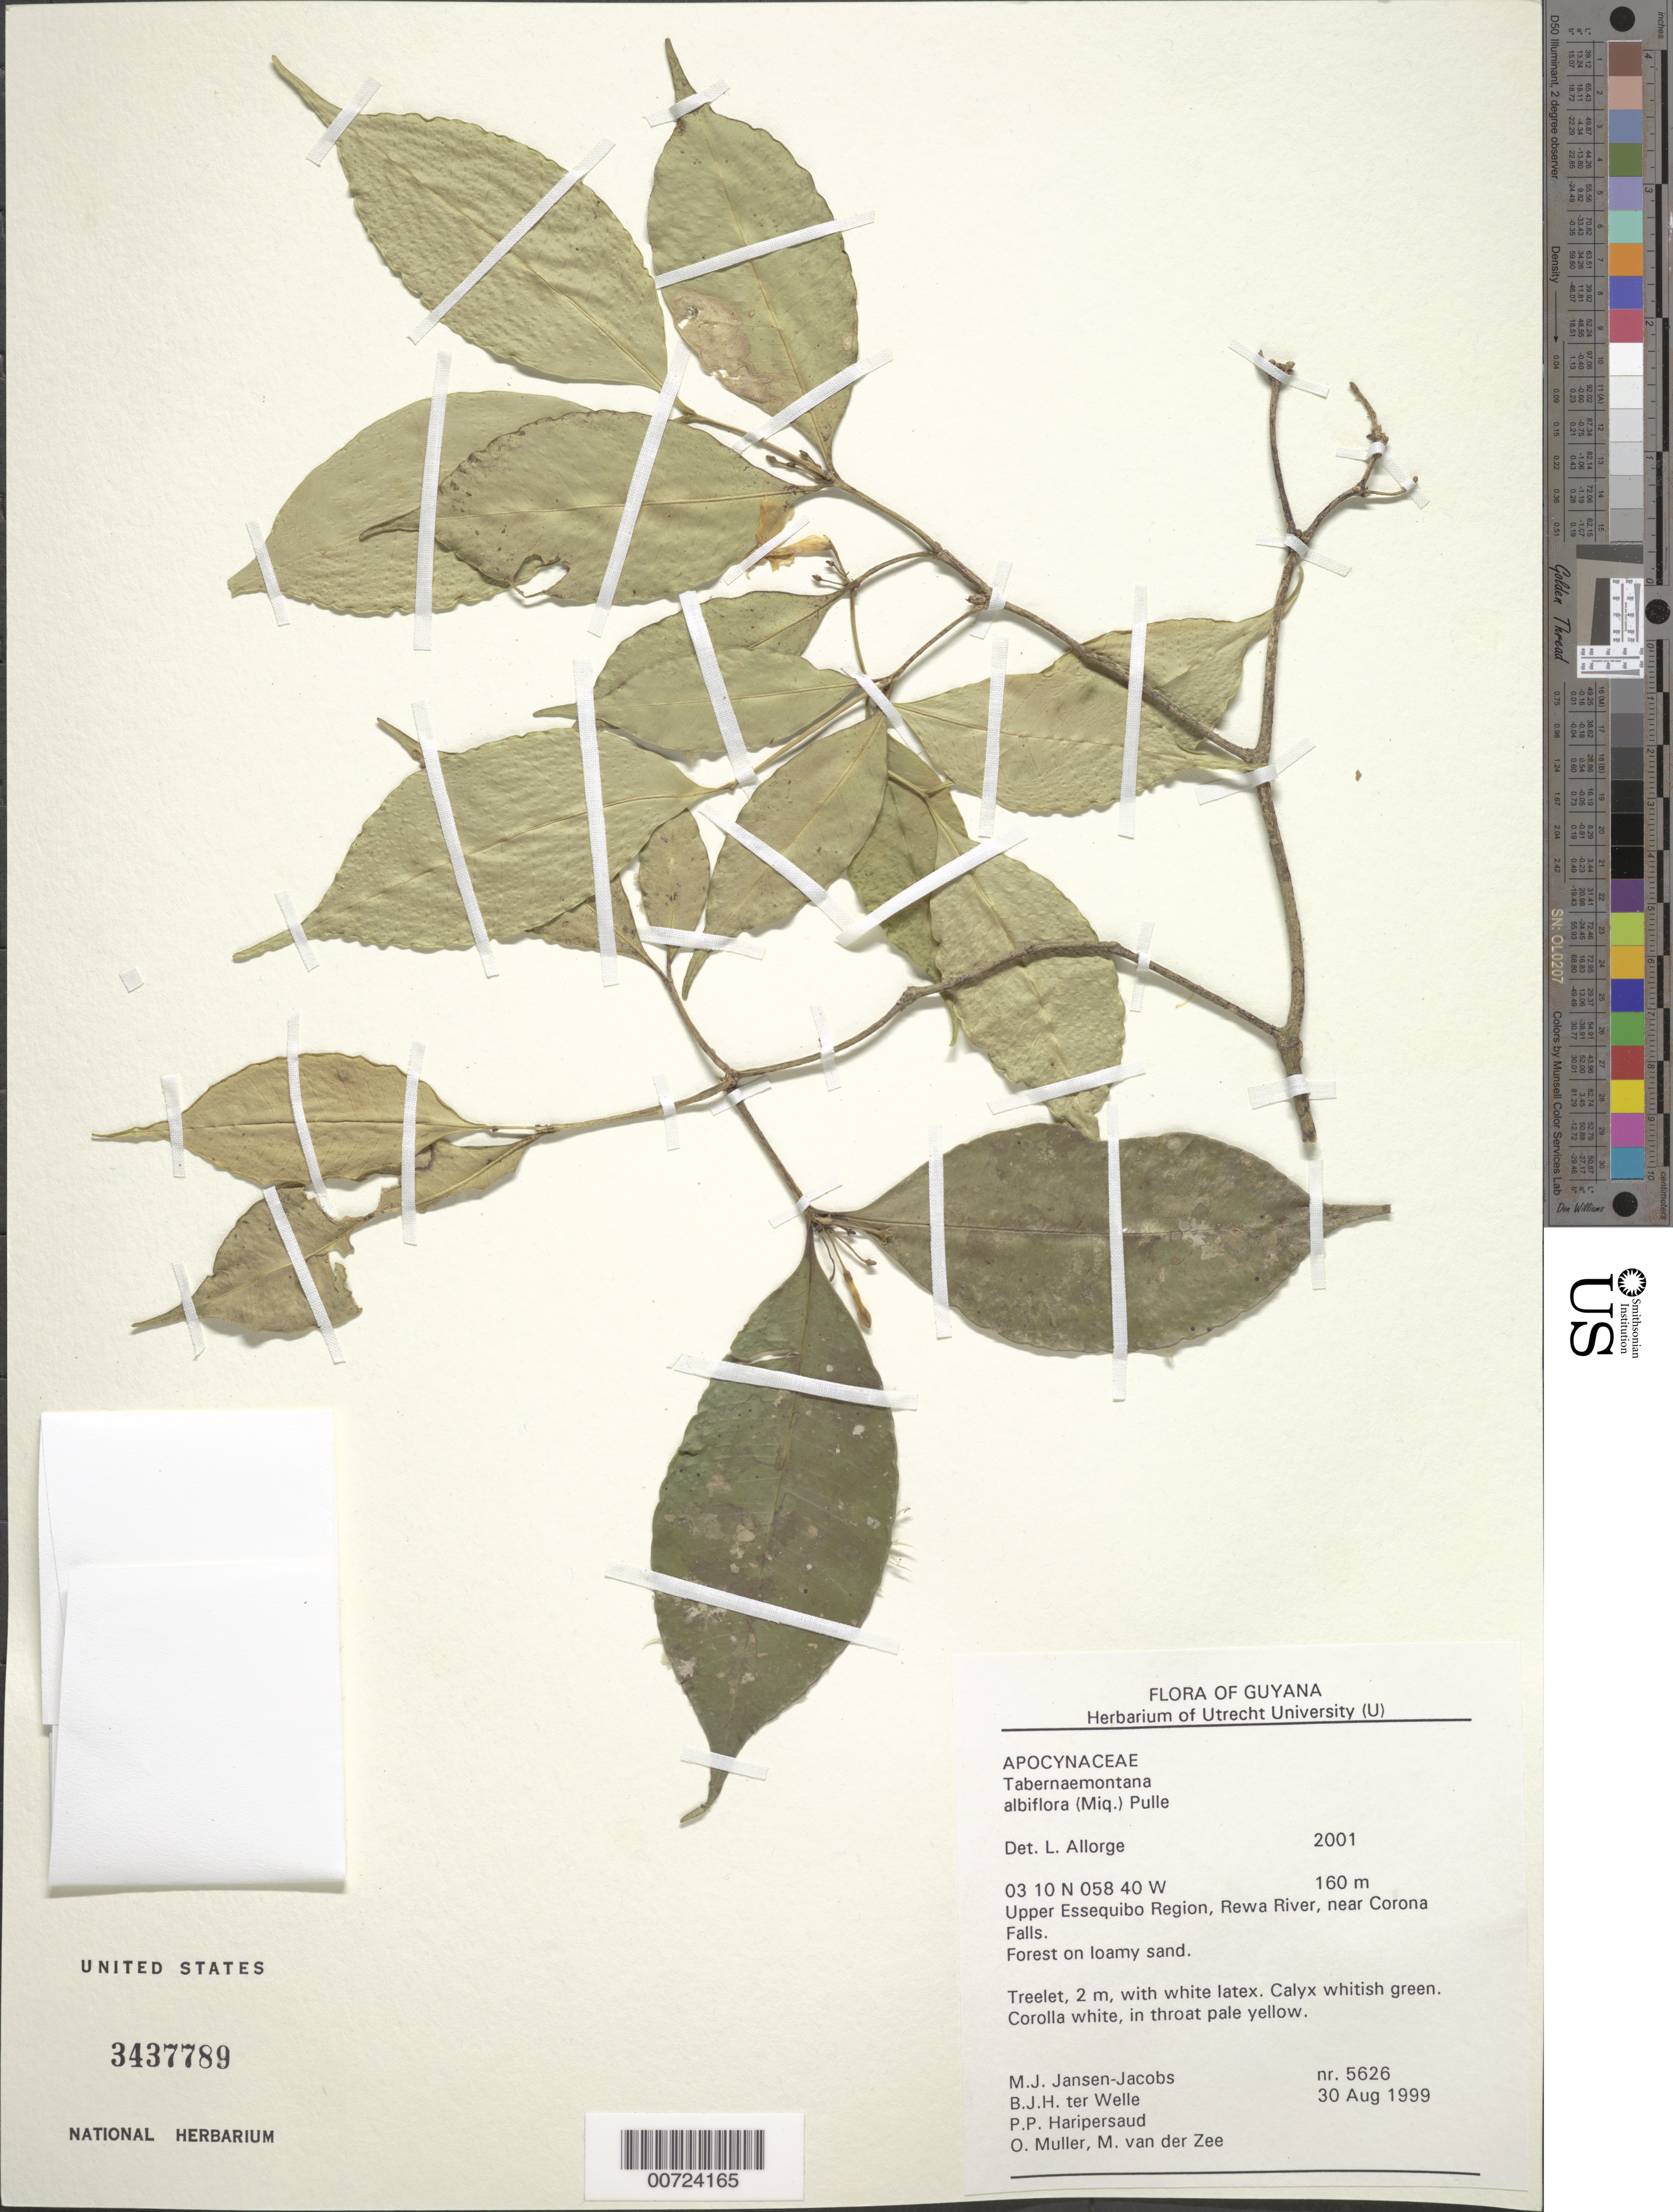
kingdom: Plantae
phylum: Tracheophyta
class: Magnoliopsida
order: Gentianales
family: Apocynaceae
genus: Tabernaemontana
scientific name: Tabernaemontana albiflora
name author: (Miq.) Pulle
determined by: Allorge, L.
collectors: M. J. Jansen-Jacobs, B. Welle, P. Haripersaud, O. Muller & M. van der Zee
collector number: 5626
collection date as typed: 30-Aug-99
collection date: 1999-08-30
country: Guyana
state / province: U. Takutu-U. Essequibo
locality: Rewa River, near Corona Falls, Upper Essequibo Region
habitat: Forest on loamy sand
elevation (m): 160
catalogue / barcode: US 3437789